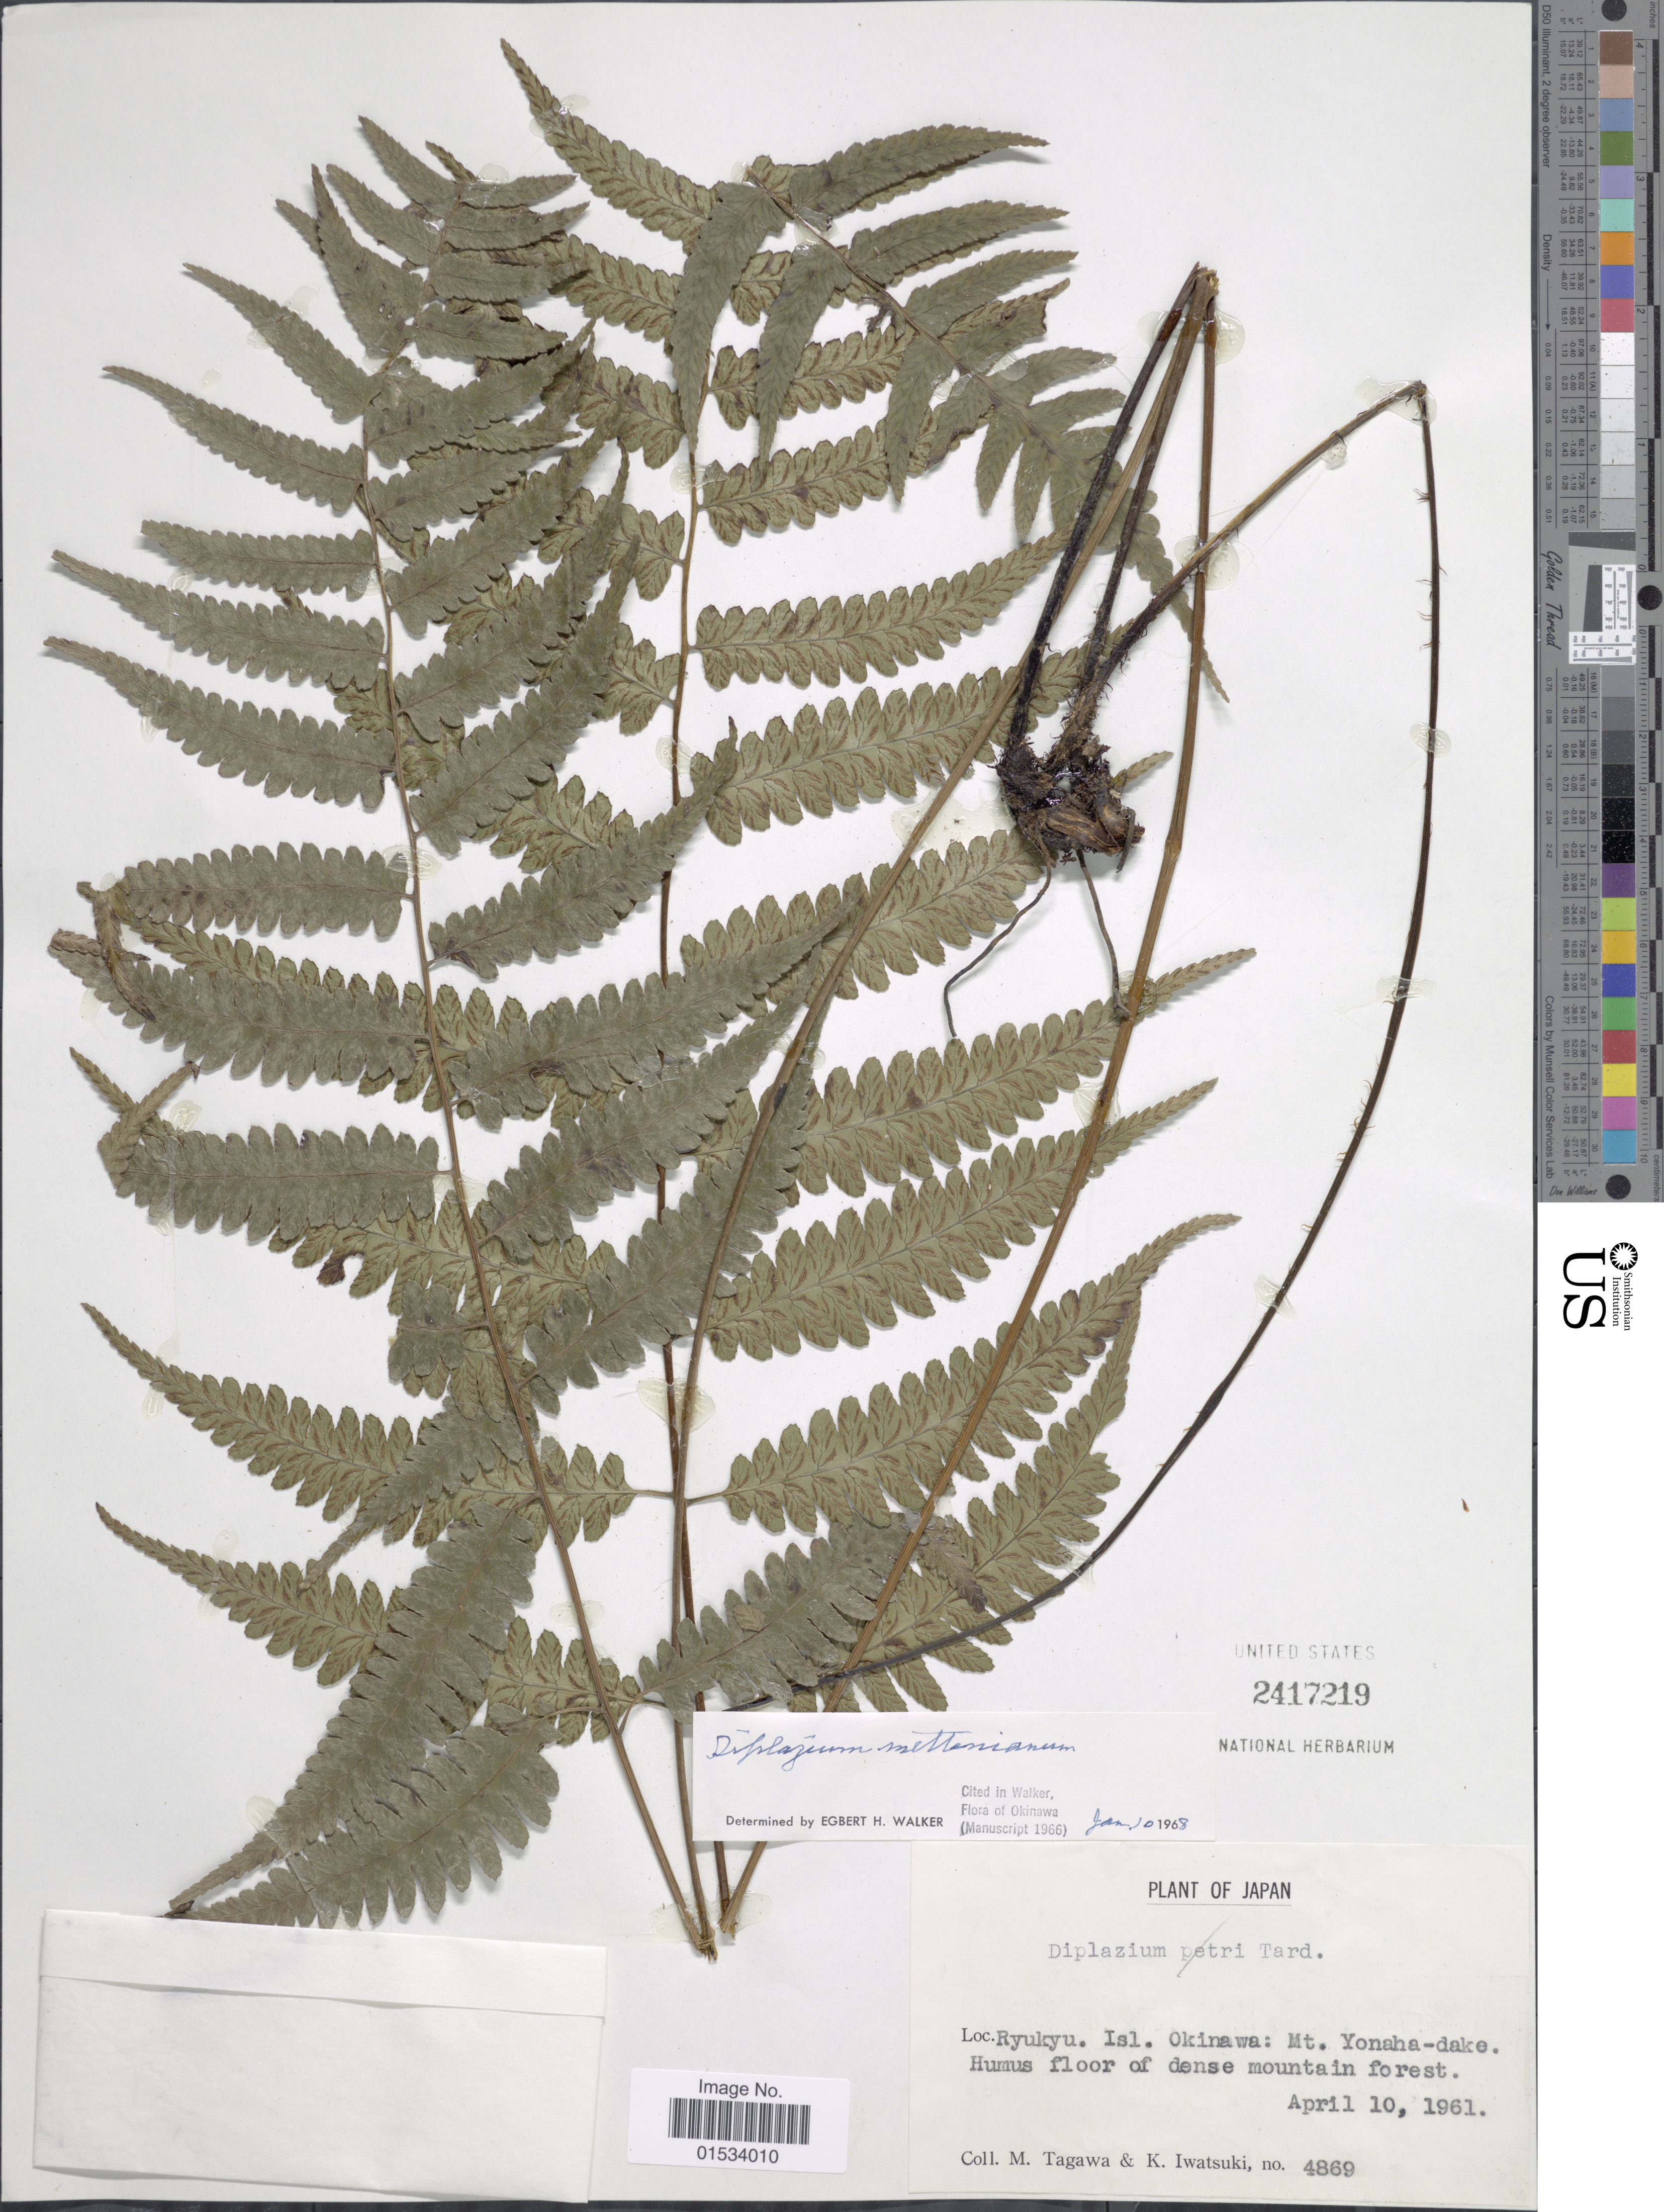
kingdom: Plantae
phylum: Tracheophyta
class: Polypodiopsida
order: Polypodiales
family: Athyriaceae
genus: Diplazium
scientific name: Diplazium mettenianum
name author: (Miq.) C. Chr.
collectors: M. Tagawa & K. Iwatsuki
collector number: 4869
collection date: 1961-04-10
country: Japan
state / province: Okinawa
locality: Ryukyu. Isl. Okinawa: Mt. Yonaha-dake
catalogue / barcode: US 2417219